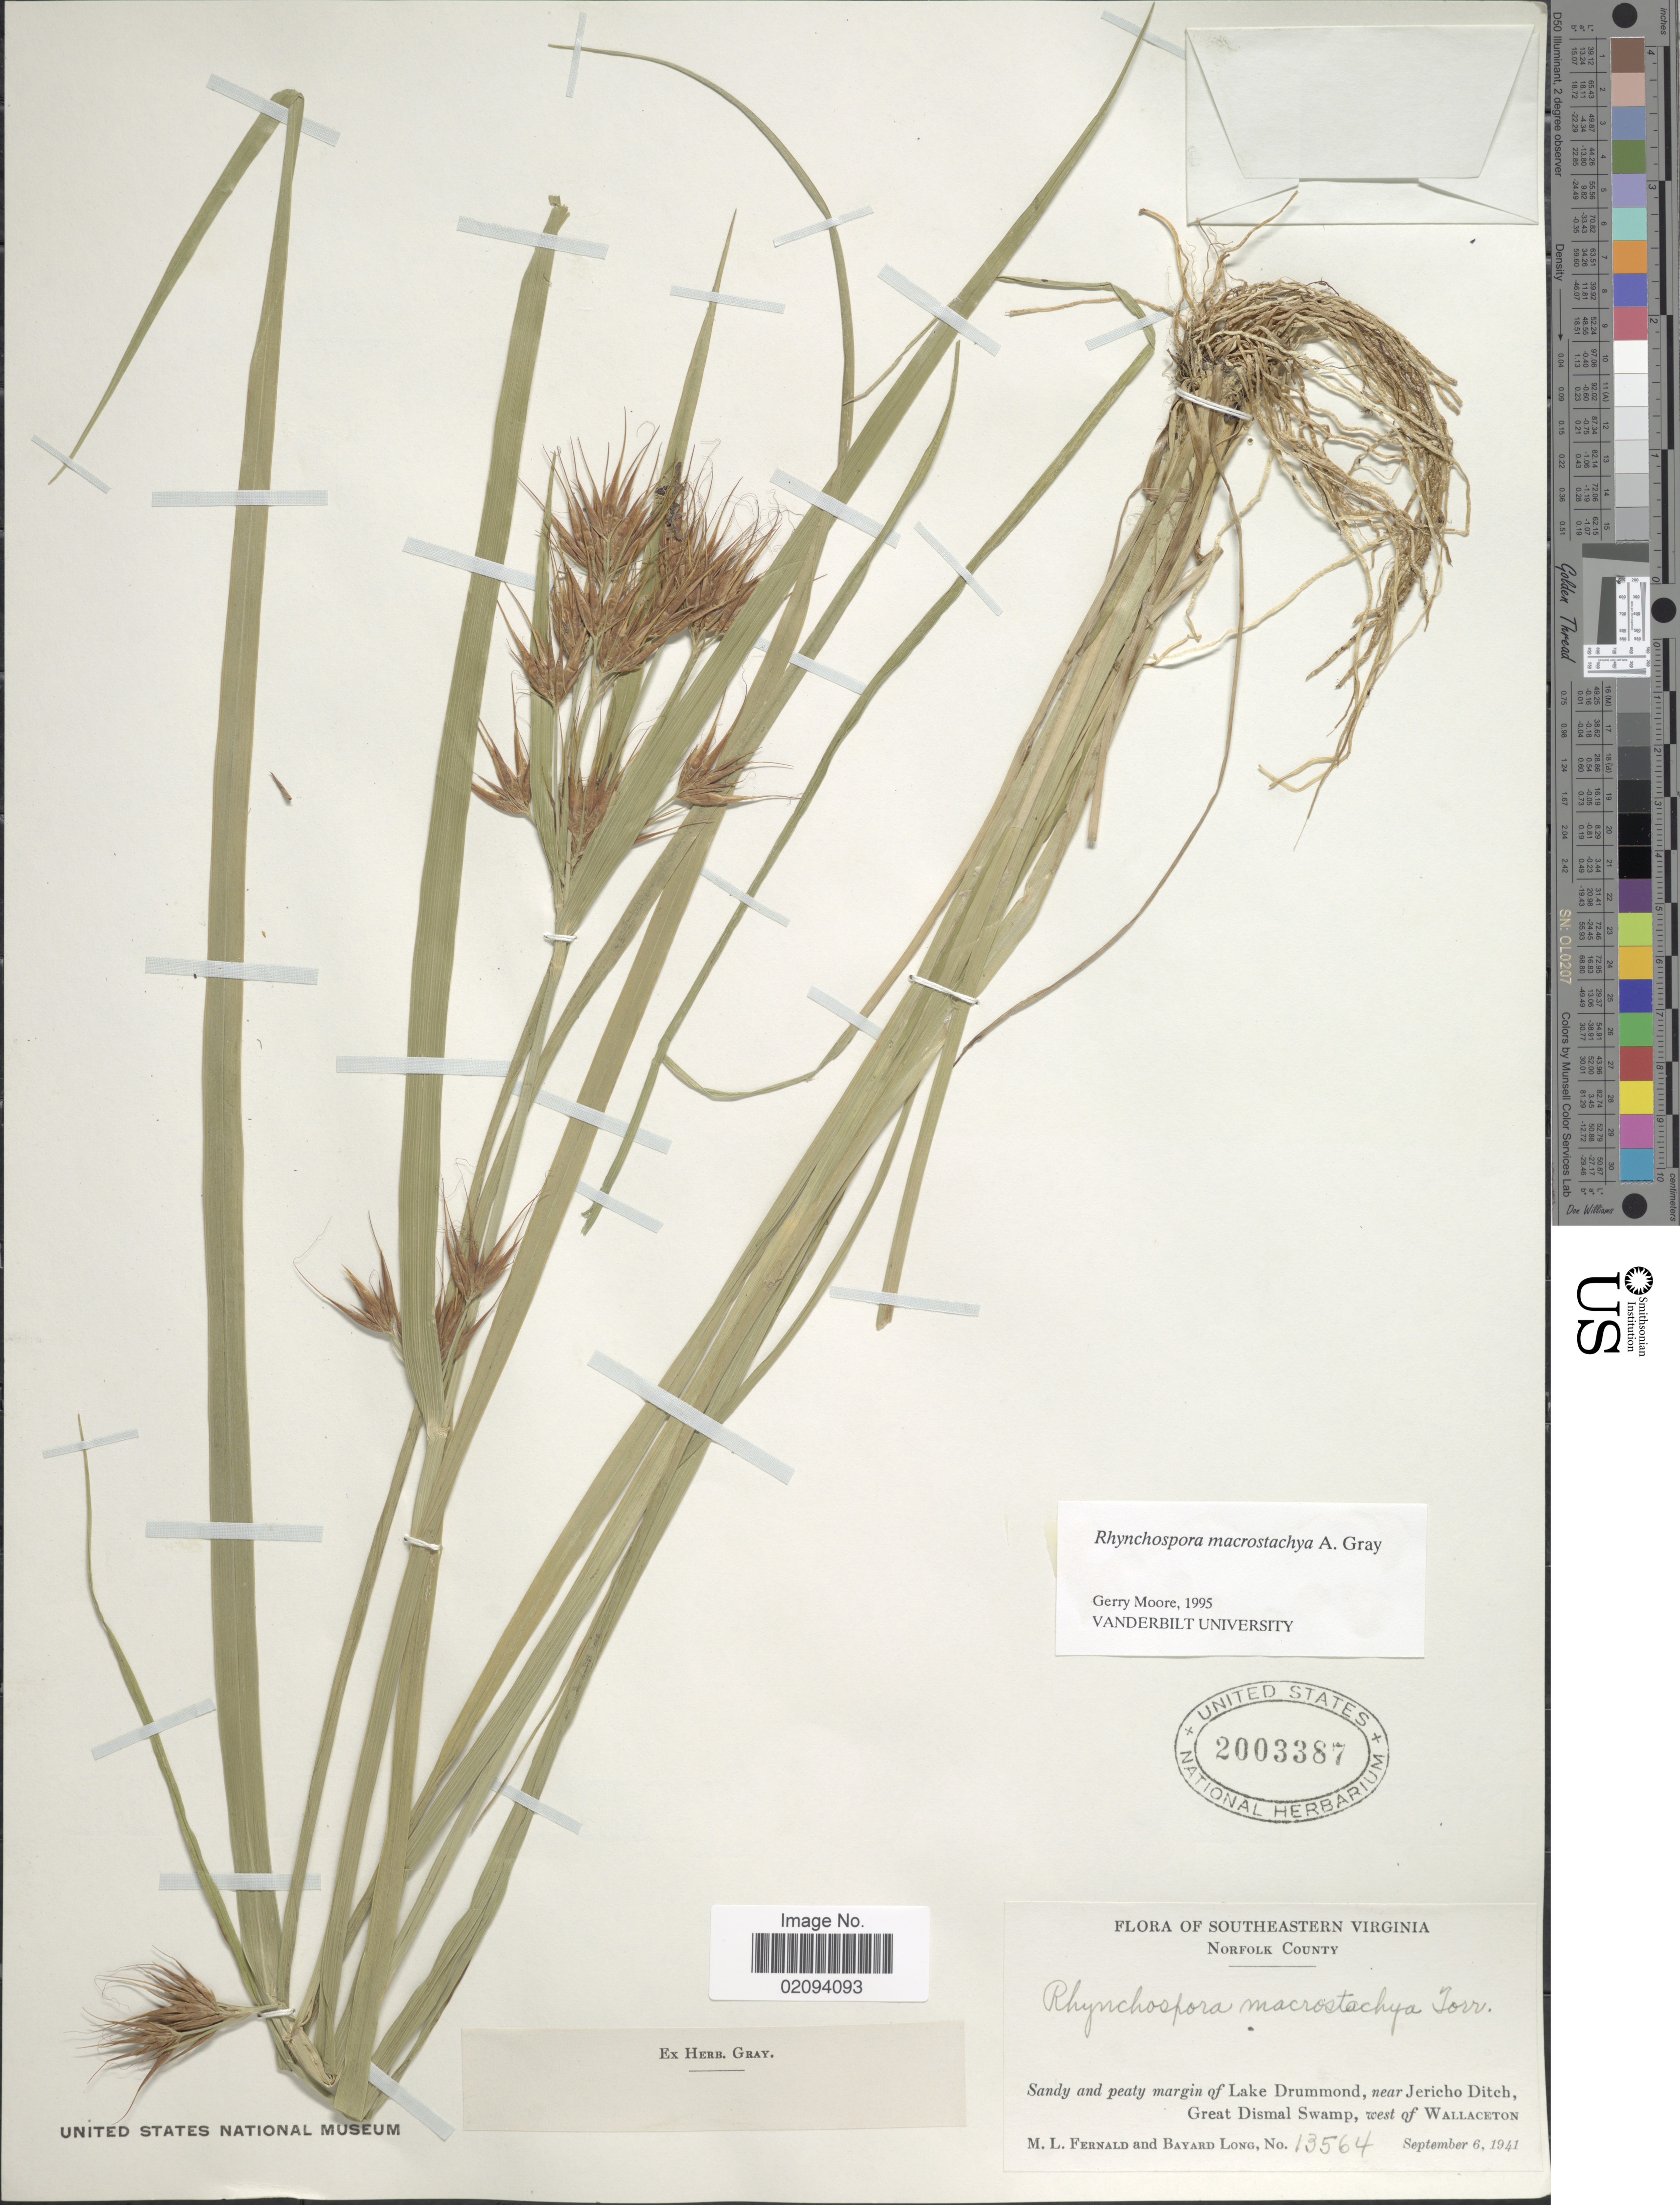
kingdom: Plantae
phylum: Tracheophyta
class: Liliopsida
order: Poales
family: Cyperaceae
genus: Rhynchospora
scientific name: Rhynchospora macrostachya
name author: Torr. ex A. Gray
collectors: M. L. Fernald & B. Long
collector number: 13564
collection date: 1941-09-06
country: United States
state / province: Virginia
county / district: City of Norfolk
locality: Southeastern Virginia. Norfolk County. Sandy and peaty margin of Lake Drummond, near Jericho Ditch, Great Dismal Swamp, west of Wallaceton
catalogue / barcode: US 2003387